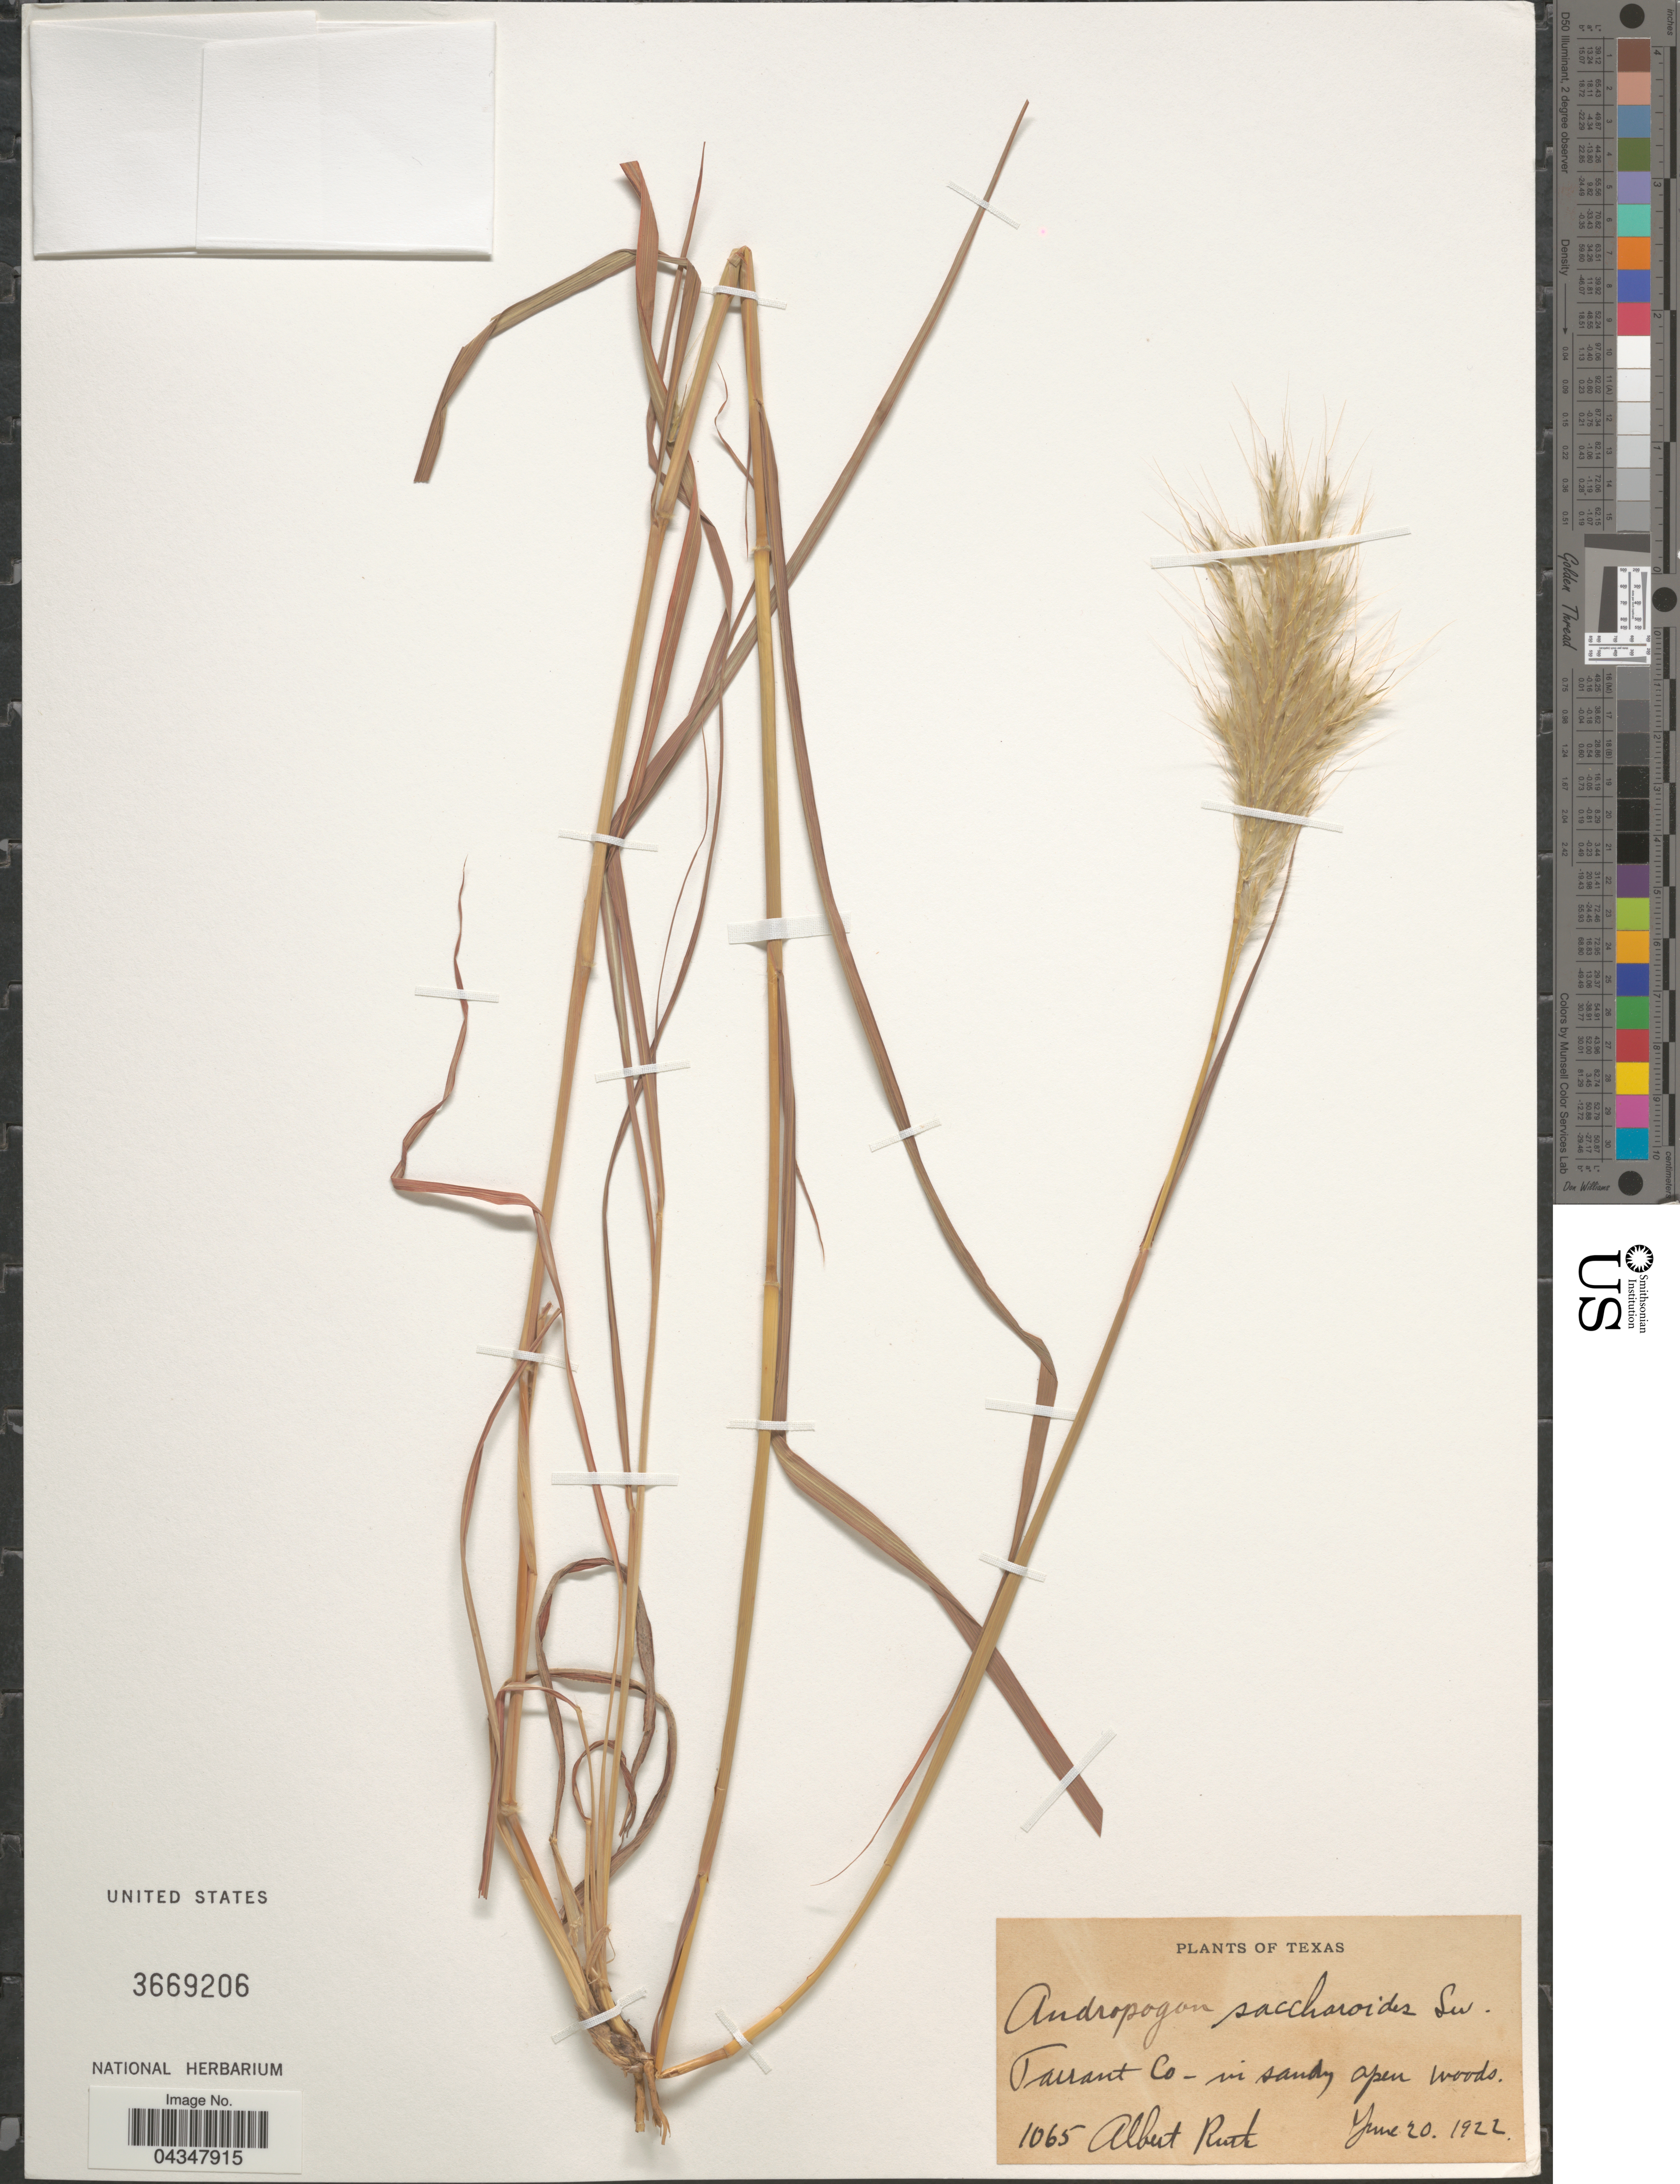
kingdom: Plantae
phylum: Tracheophyta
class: Liliopsida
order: Poales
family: Poaceae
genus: Bothriochloa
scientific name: Bothriochloa saccharoides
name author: (Sw.) Rydb.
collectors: A. Ruth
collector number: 1065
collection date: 1922-06-20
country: United States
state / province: Texas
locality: Tarrant Co.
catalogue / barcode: US 3669206